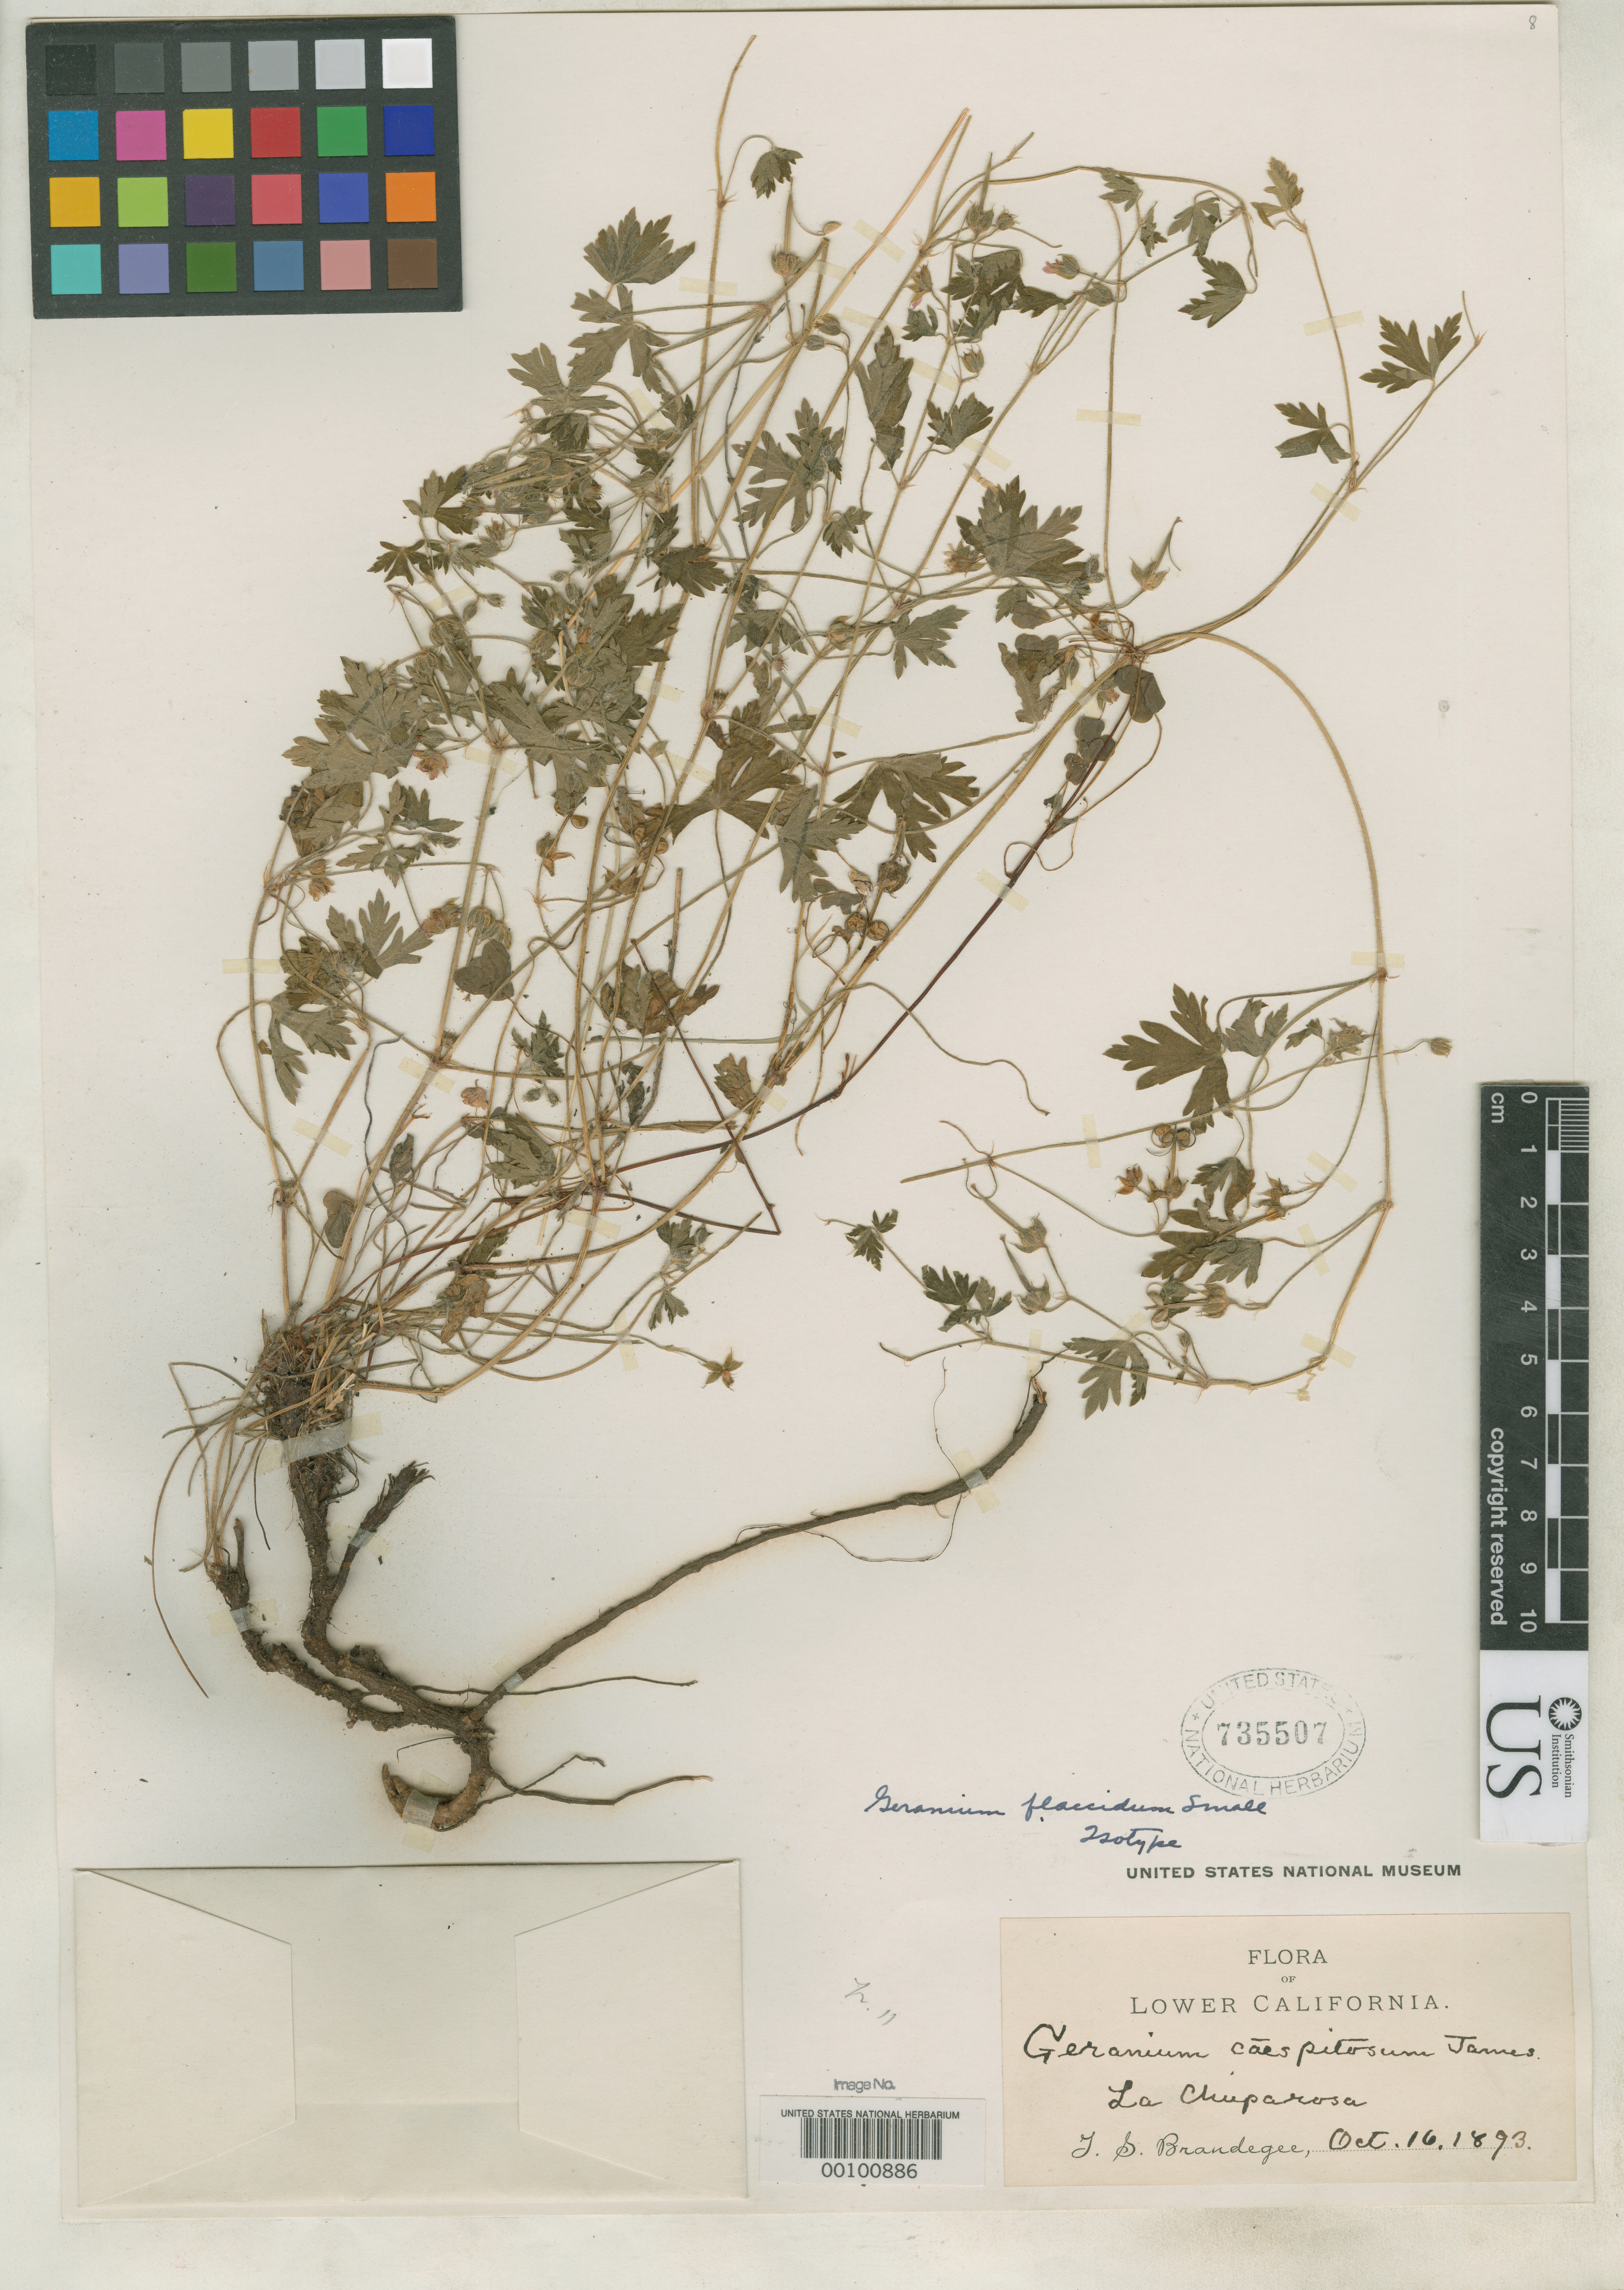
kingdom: Plantae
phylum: Tracheophyta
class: Magnoliopsida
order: Geraniales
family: Geraniaceae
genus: Geranium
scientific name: Geranium flaccidum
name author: Small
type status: Isotype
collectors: T. S. Brandegee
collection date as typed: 16 Oct 1893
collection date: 1893-10-16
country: Mexico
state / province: Baja California Norte / Baja California Sur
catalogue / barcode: US 735507